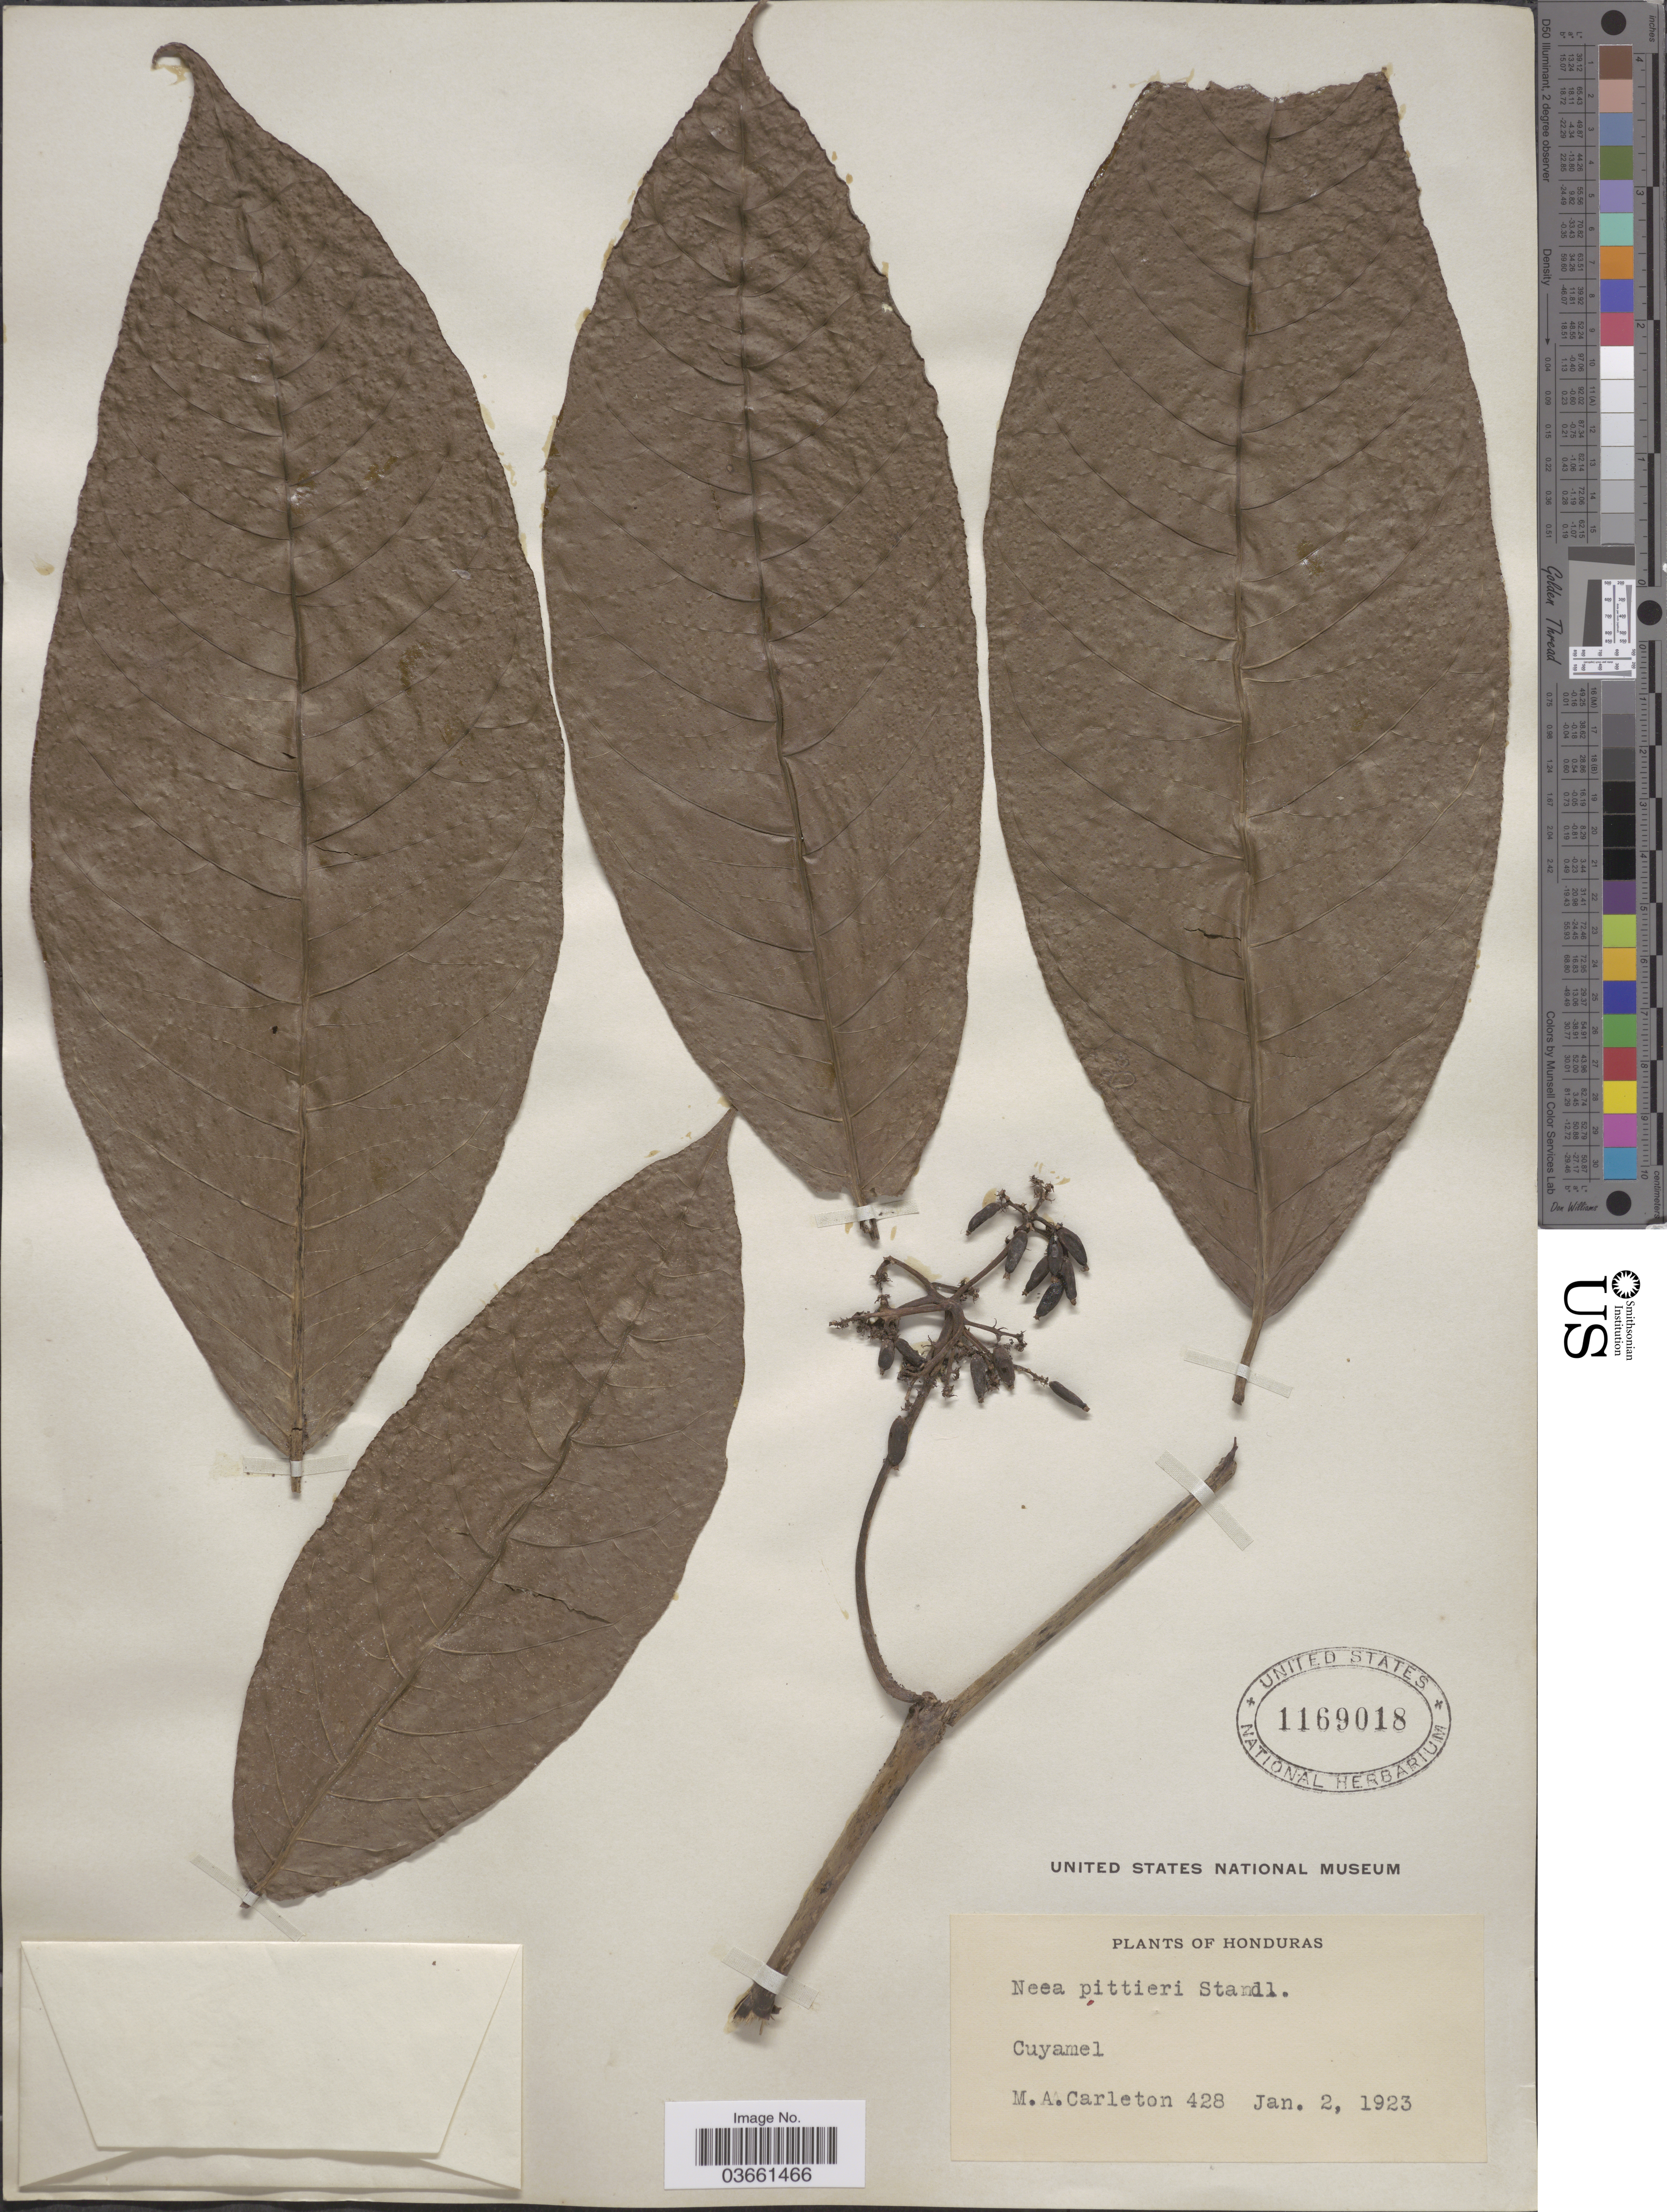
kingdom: Plantae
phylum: Tracheophyta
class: Magnoliopsida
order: Caryophyllales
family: Nyctaginaceae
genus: Neea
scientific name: Neea amplifolia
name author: Donn. Sm.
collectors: M. A. Carleton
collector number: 428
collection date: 1923-01-02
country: Honduras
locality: Cuyamel.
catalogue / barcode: US 1169018